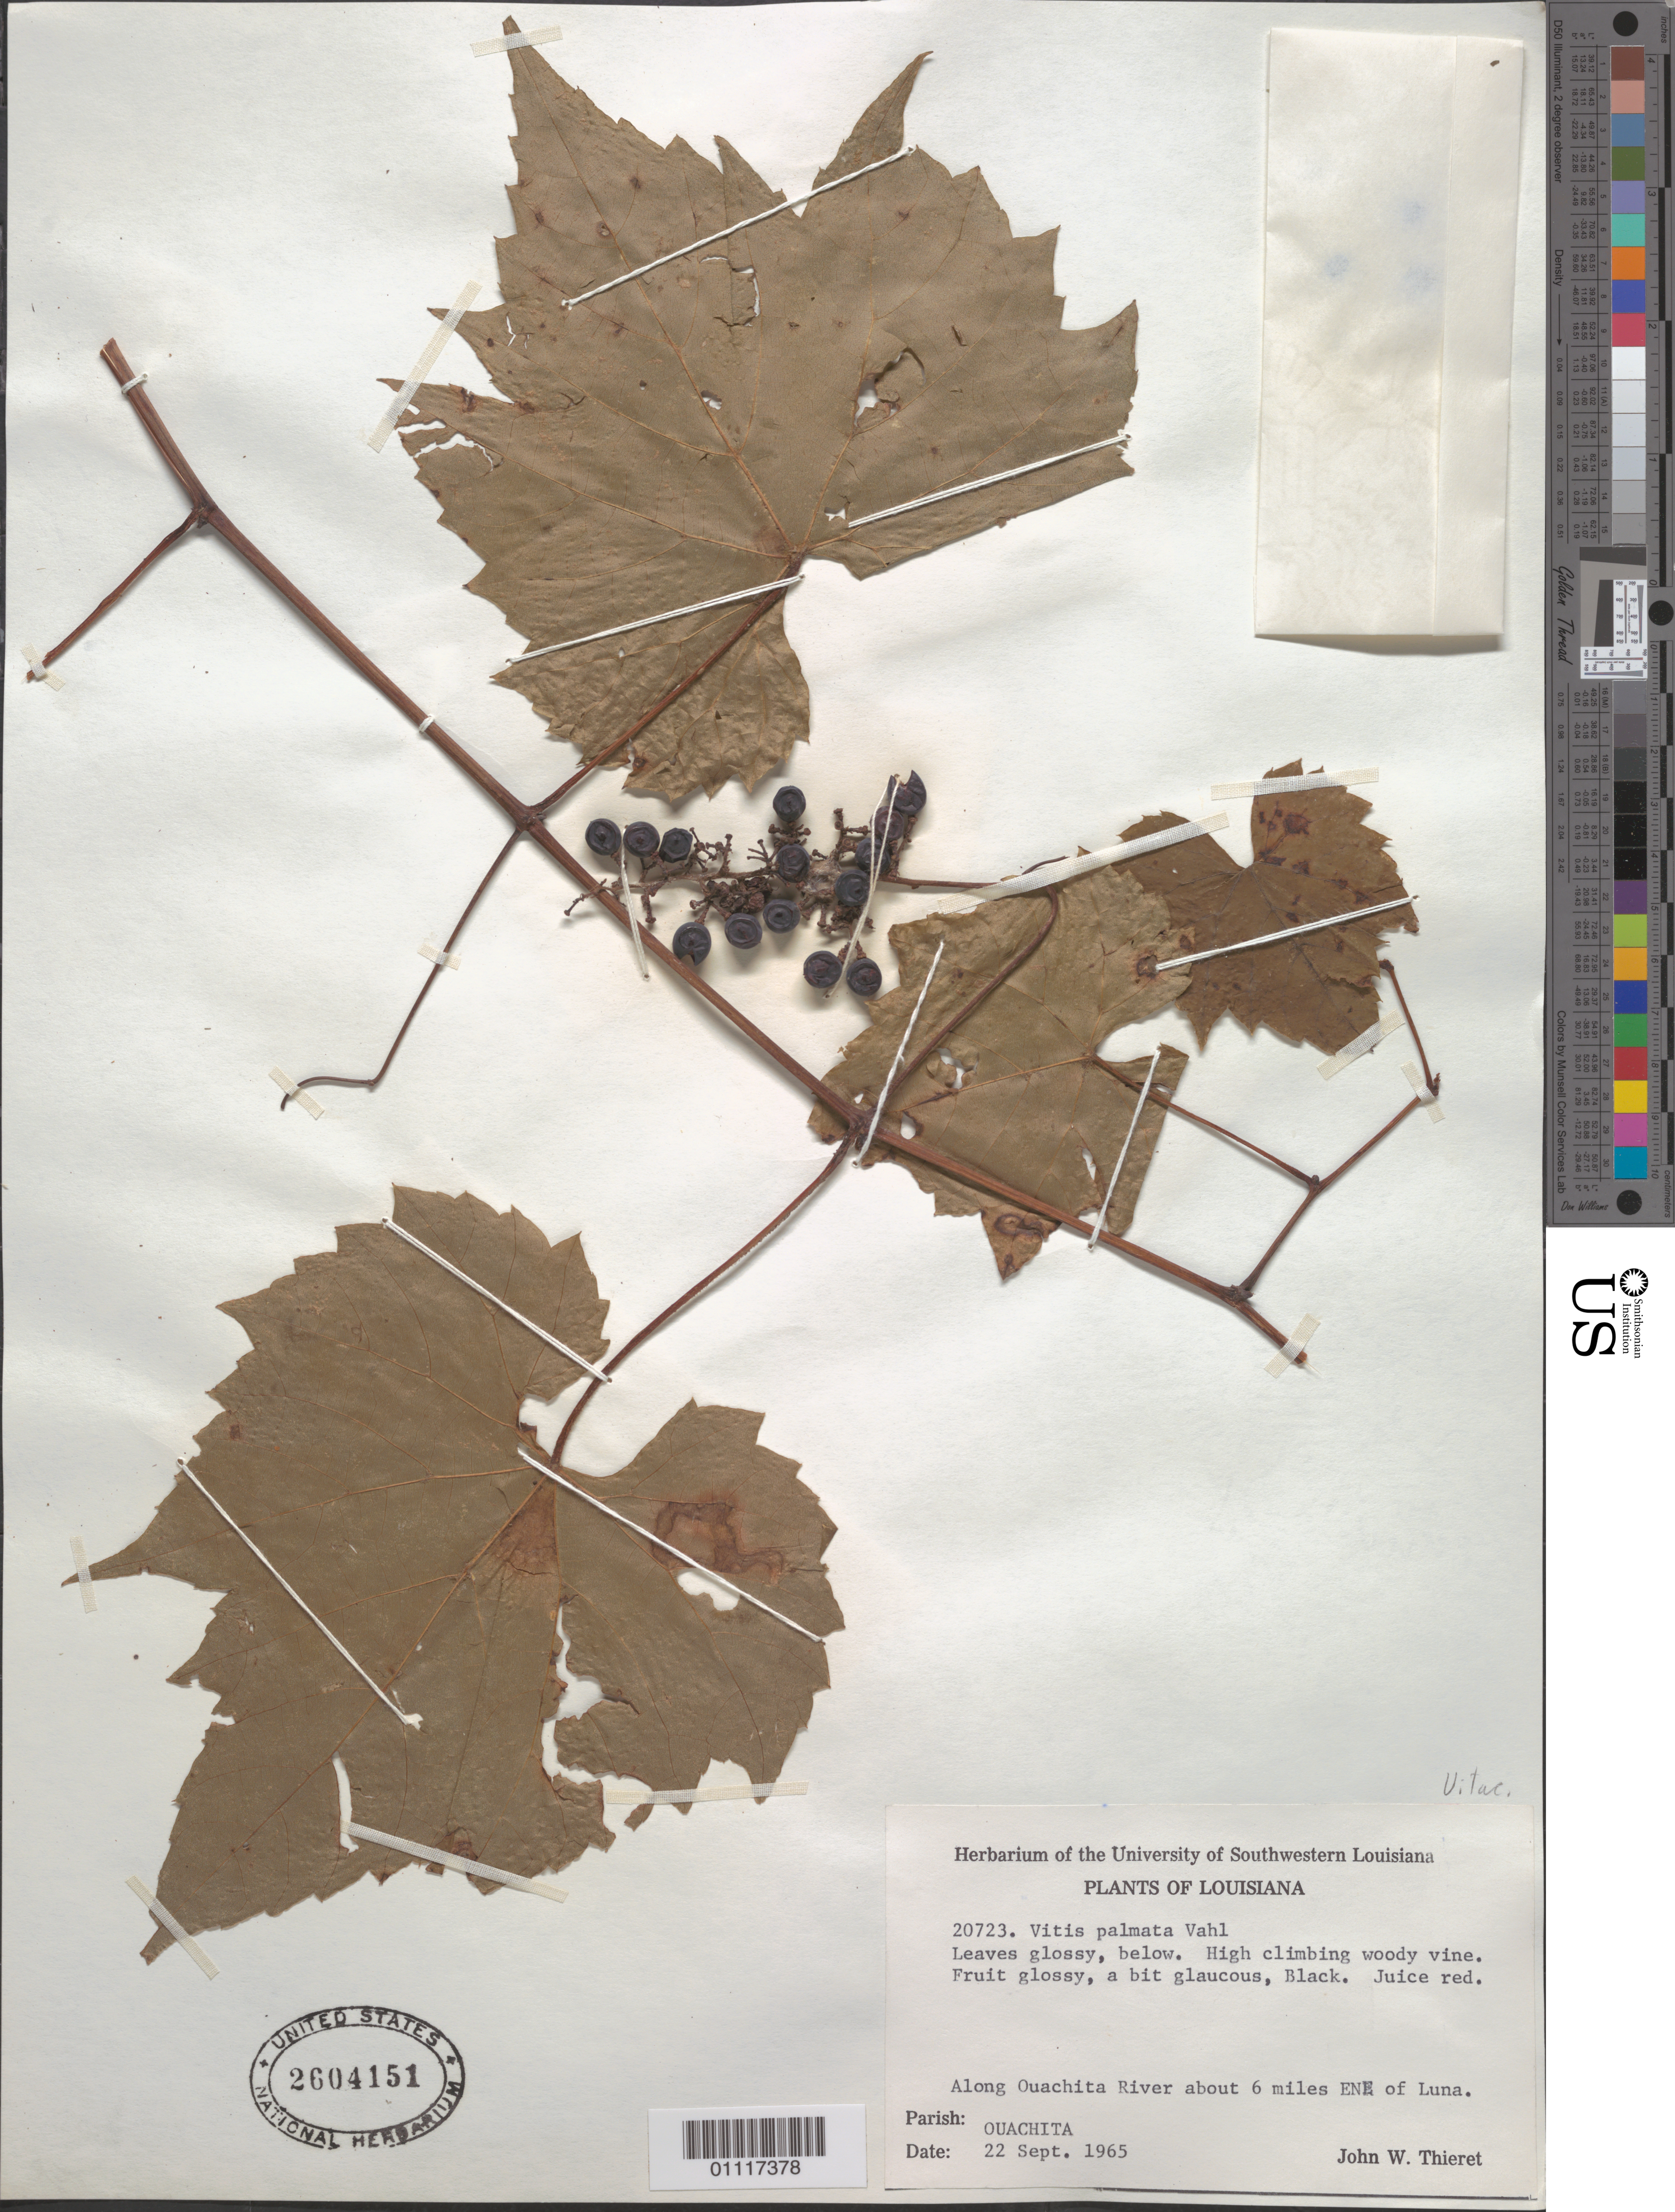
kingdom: Plantae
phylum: Tracheophyta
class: Magnoliopsida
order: Vitales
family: Vitaceae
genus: Vitis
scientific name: Vitis palmata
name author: Vahl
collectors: J. W. Thieret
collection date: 1965-09-22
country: United States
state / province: Louisiana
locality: Along Quachita River about 6 miles ENE of Luna. Parish: Quachita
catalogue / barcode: US 2604151